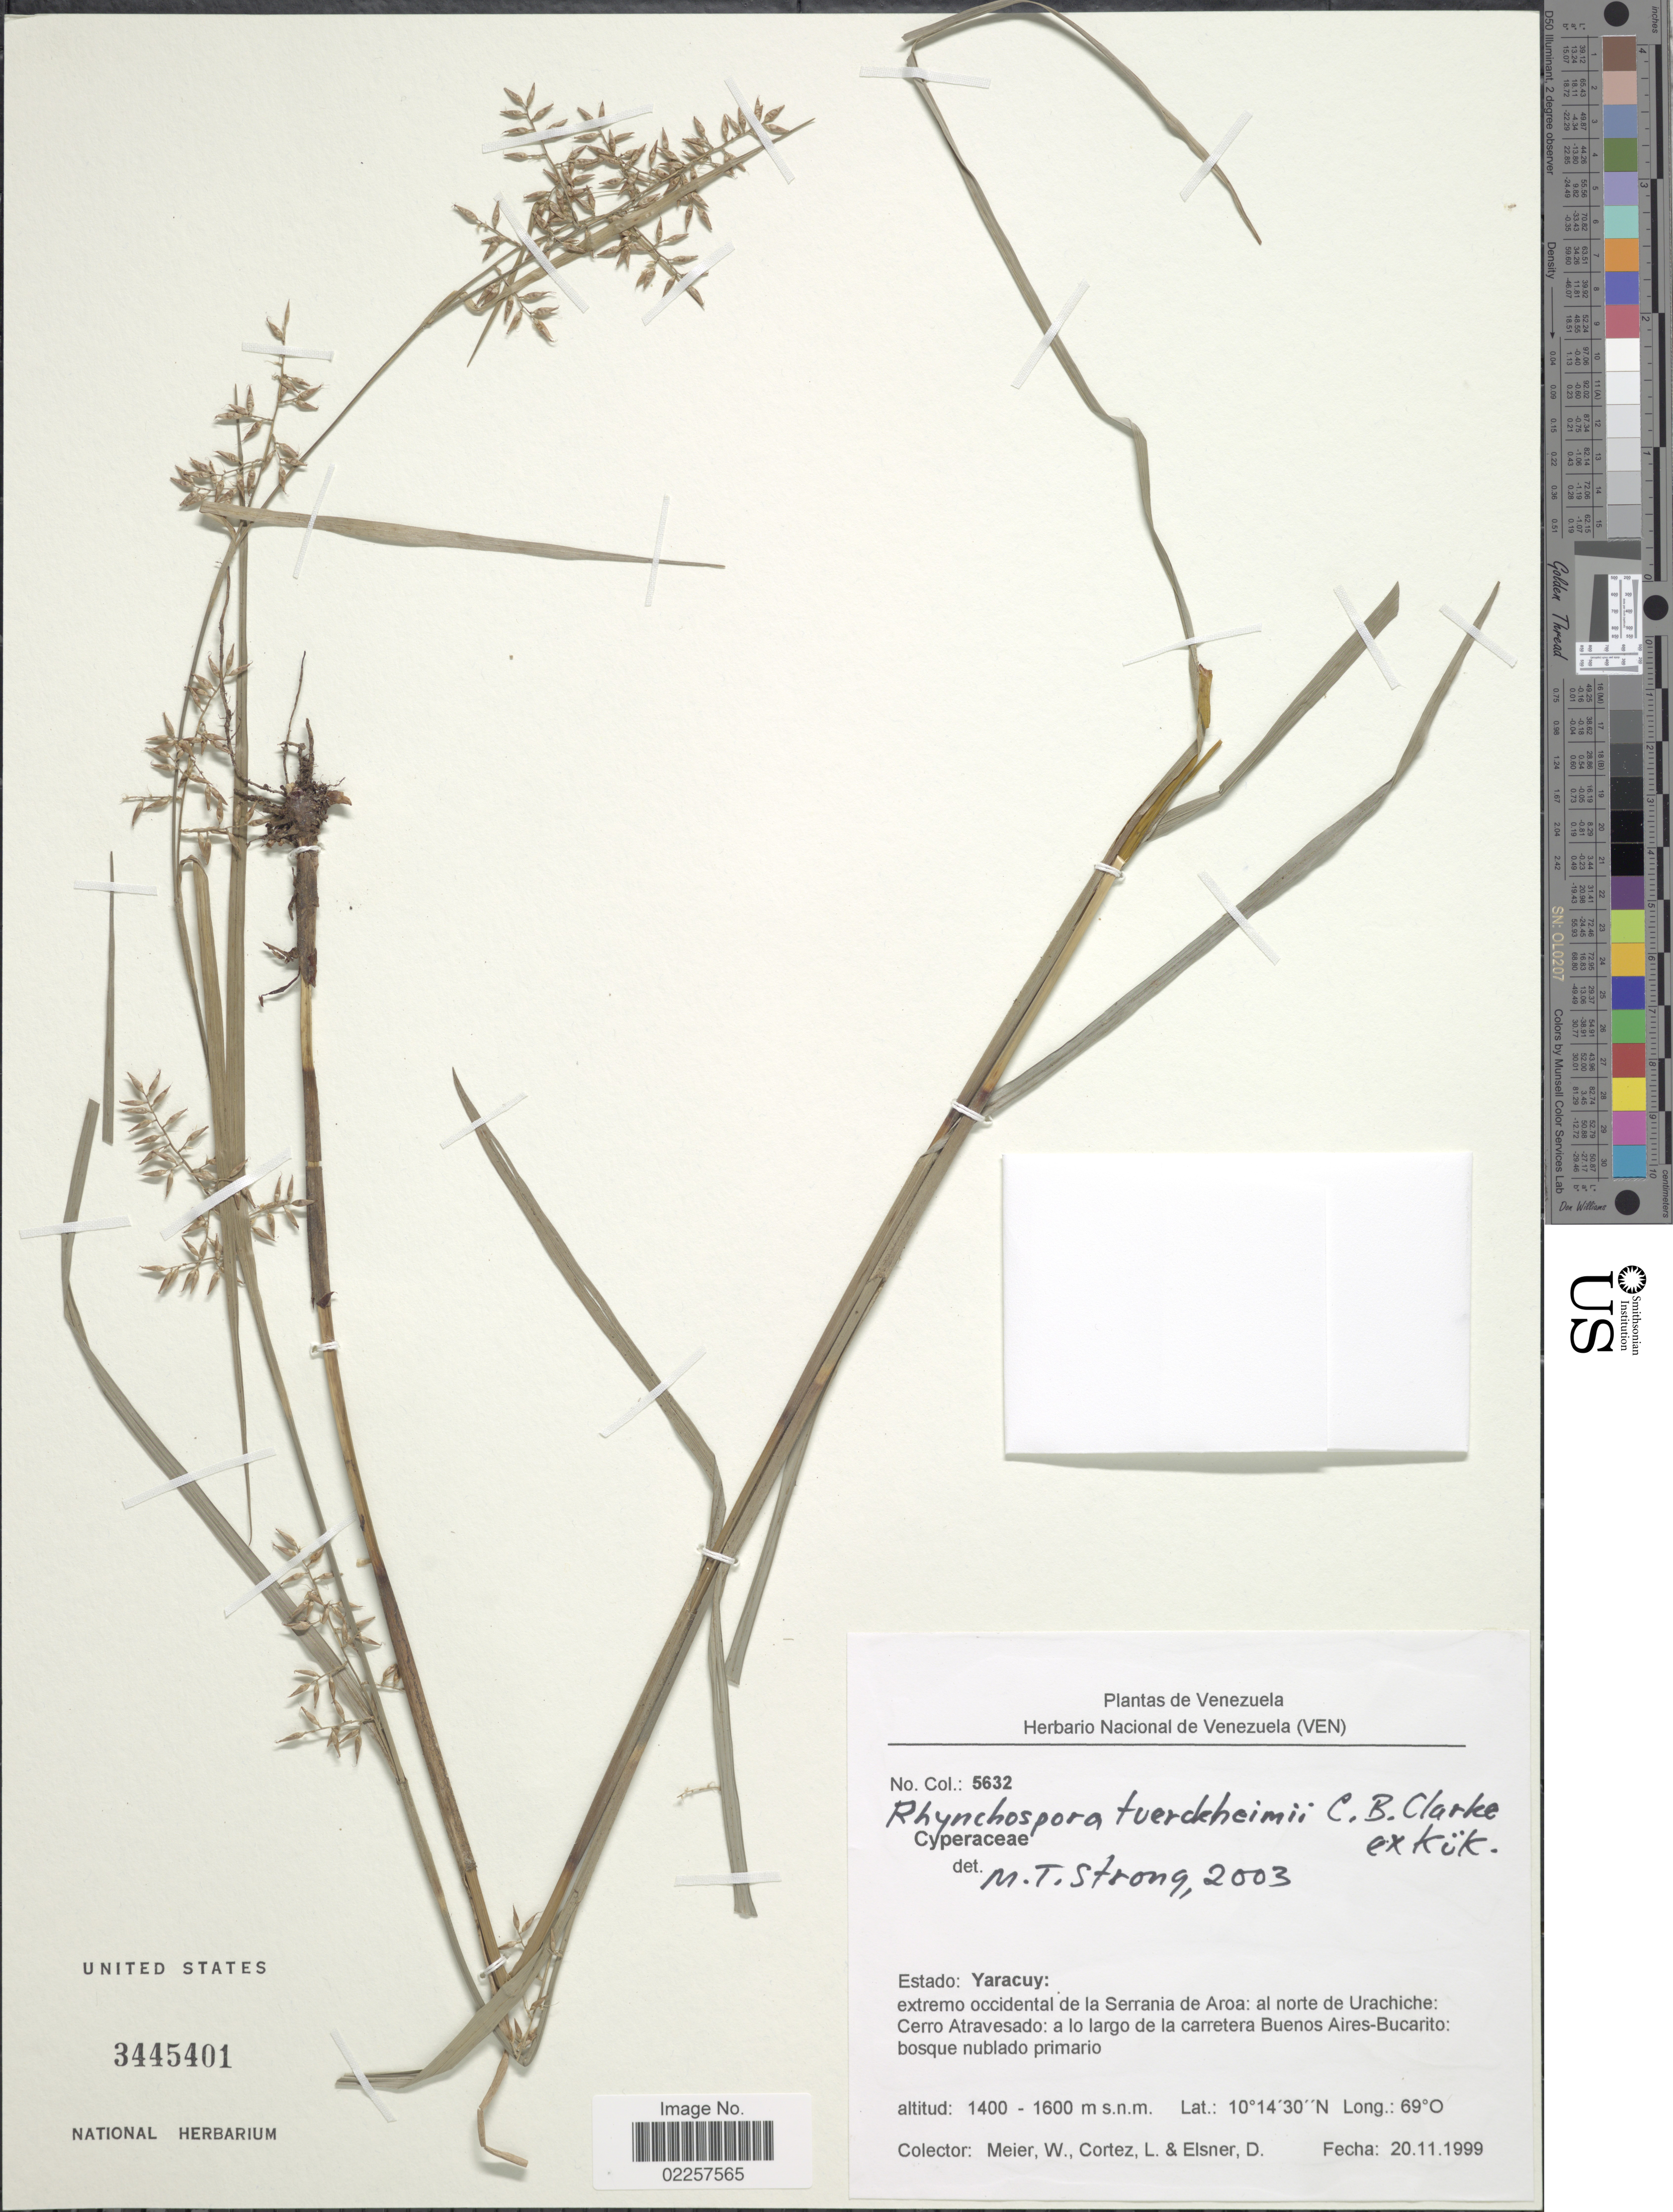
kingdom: Plantae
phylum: Tracheophyta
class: Liliopsida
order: Poales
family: Cyperaceae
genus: Rhynchospora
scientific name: Rhynchospora tuerckheimii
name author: C.B. Clarke ex Kük.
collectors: W. Meier, L. Cortéz & D. Elsner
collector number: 5632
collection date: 1999-11-20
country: Venezuela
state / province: Yaracuy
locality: Extremo occidental de la Serrania de Aroa: al norte de Urachiche: Cerro Atracesado: a lo largo de la carretera Buenos-Aires-Bucarito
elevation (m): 1400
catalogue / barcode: US 3445401